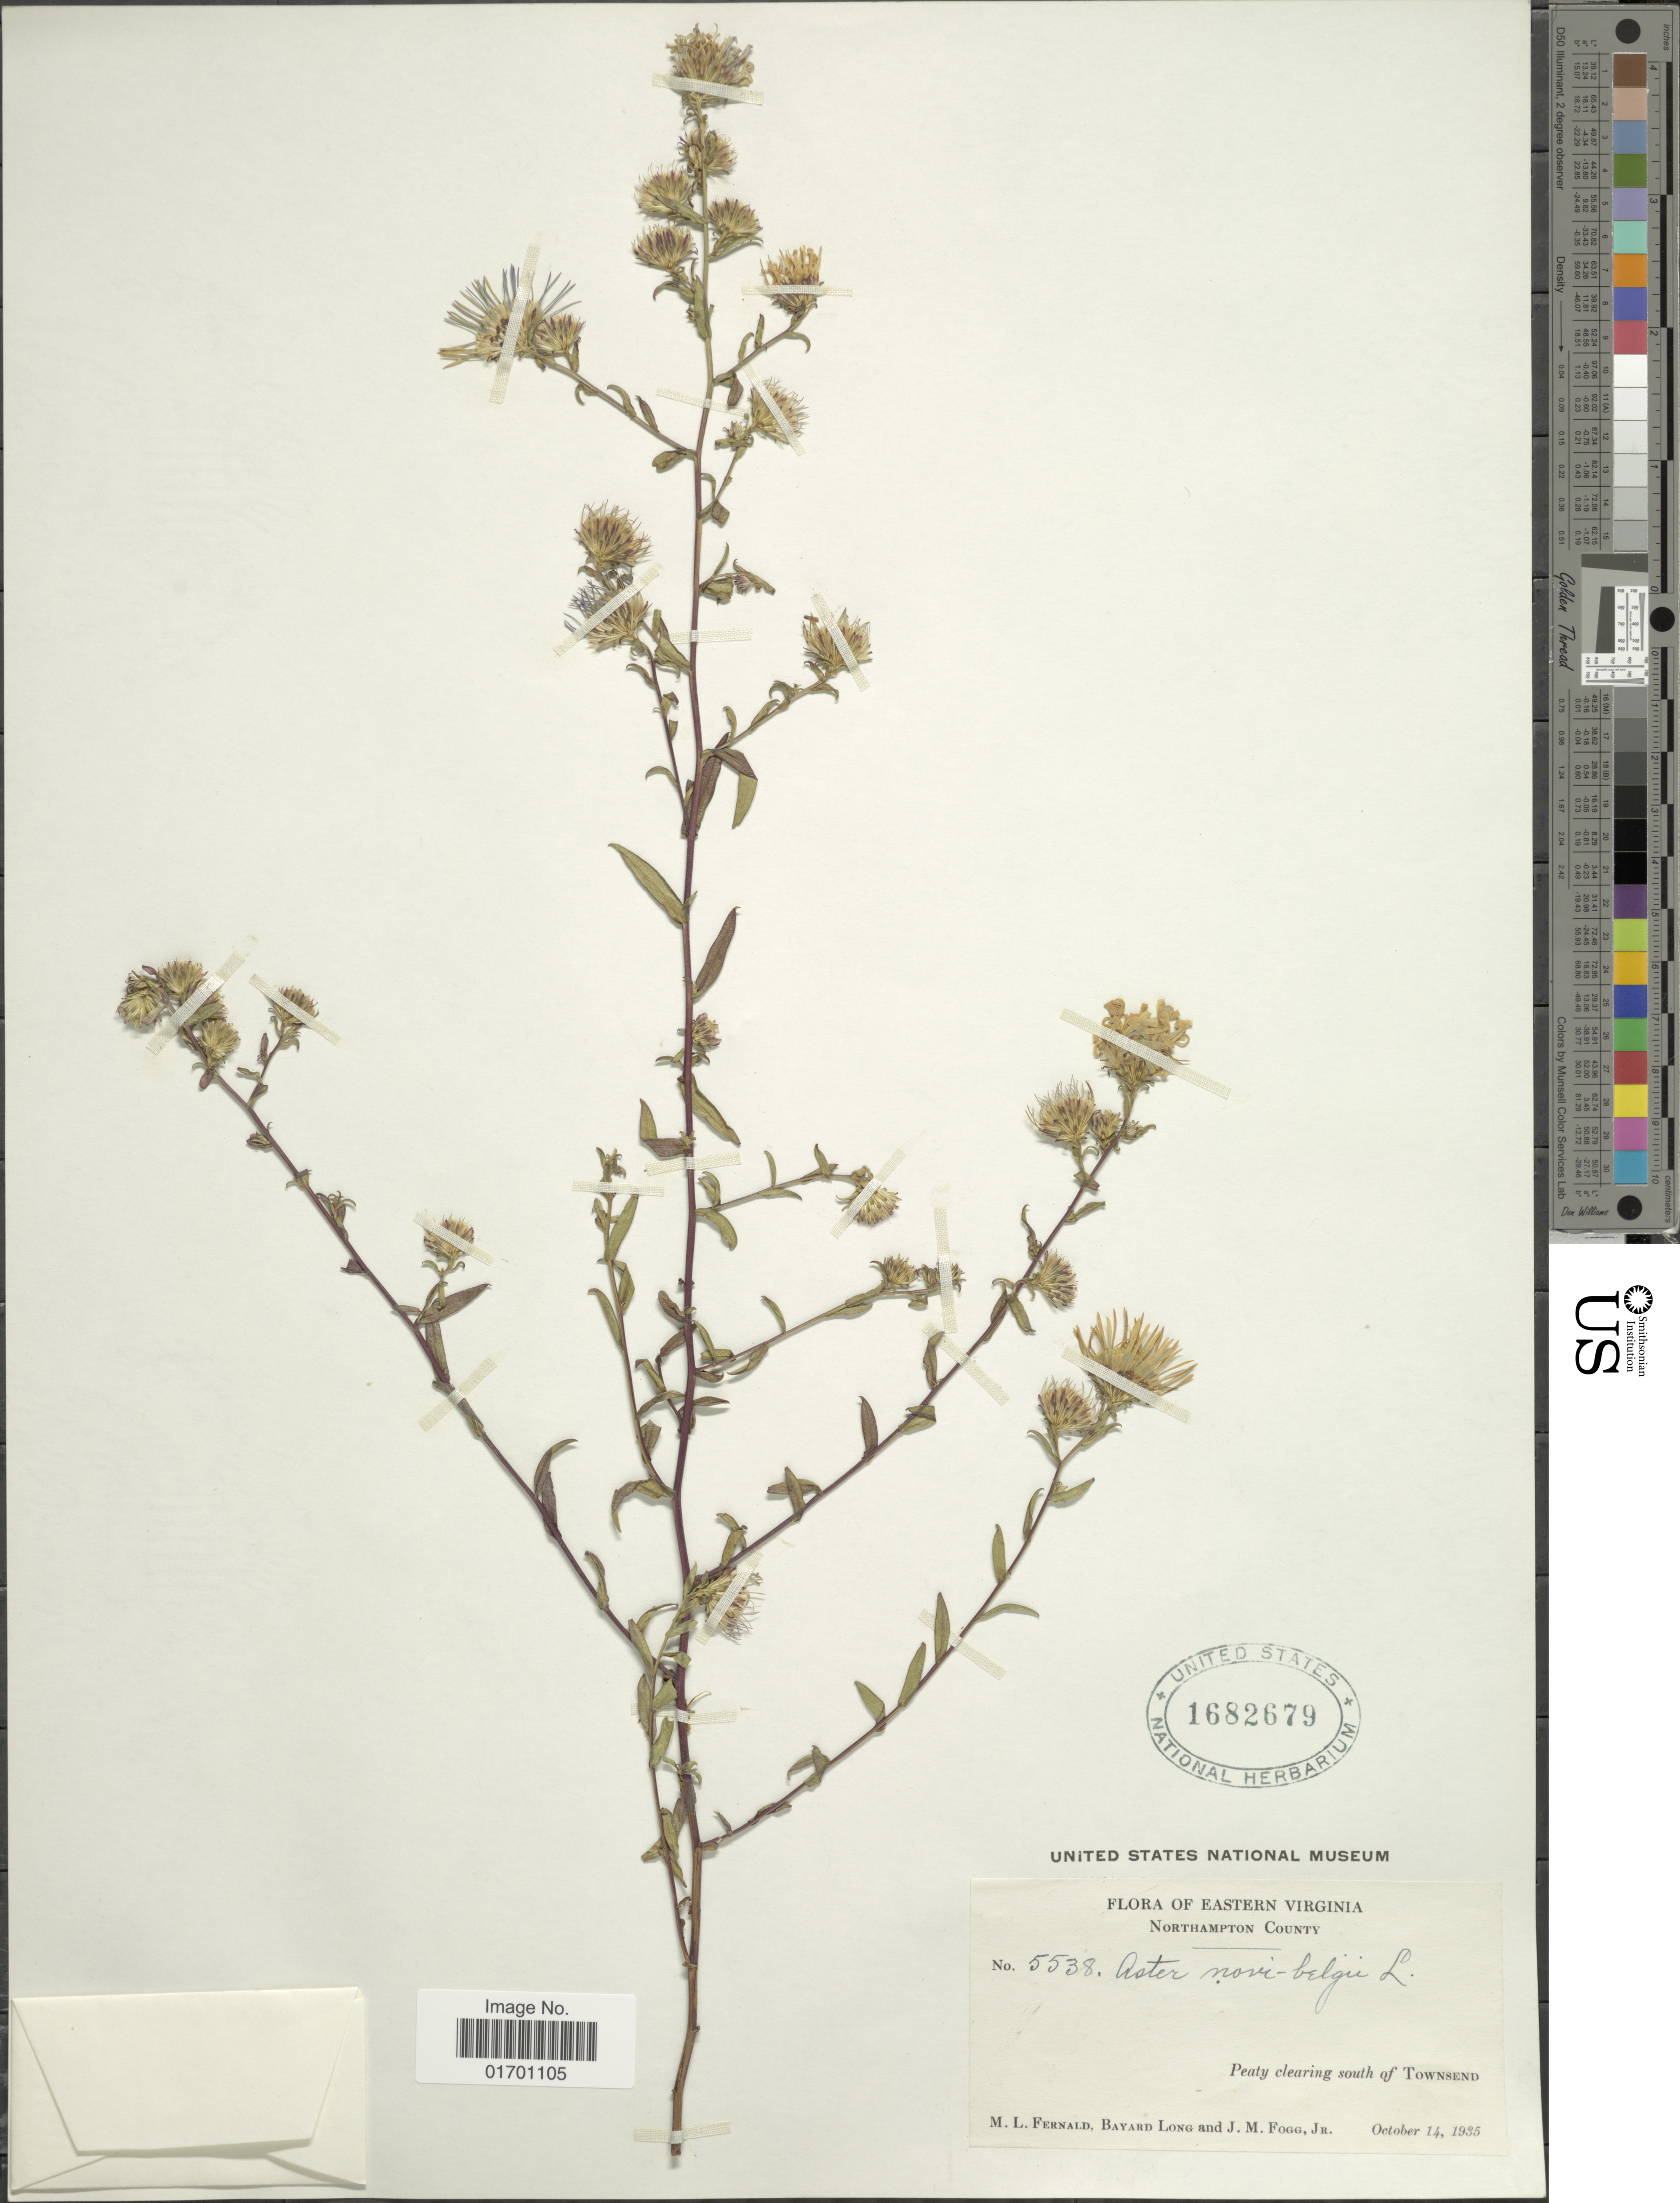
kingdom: Plantae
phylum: Tracheophyta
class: Magnoliopsida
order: Asterales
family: Asteraceae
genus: Symphyotrichum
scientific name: Symphyotrichum novi-belgii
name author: (L.) G.L. Nesom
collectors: M. L. Fernald, B. Long & J. Fogg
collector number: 5538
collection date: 1935-10-14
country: United States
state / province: Virginia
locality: Eastern Virginia. Peaty clearing south of Townsend.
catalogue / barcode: US 1682679